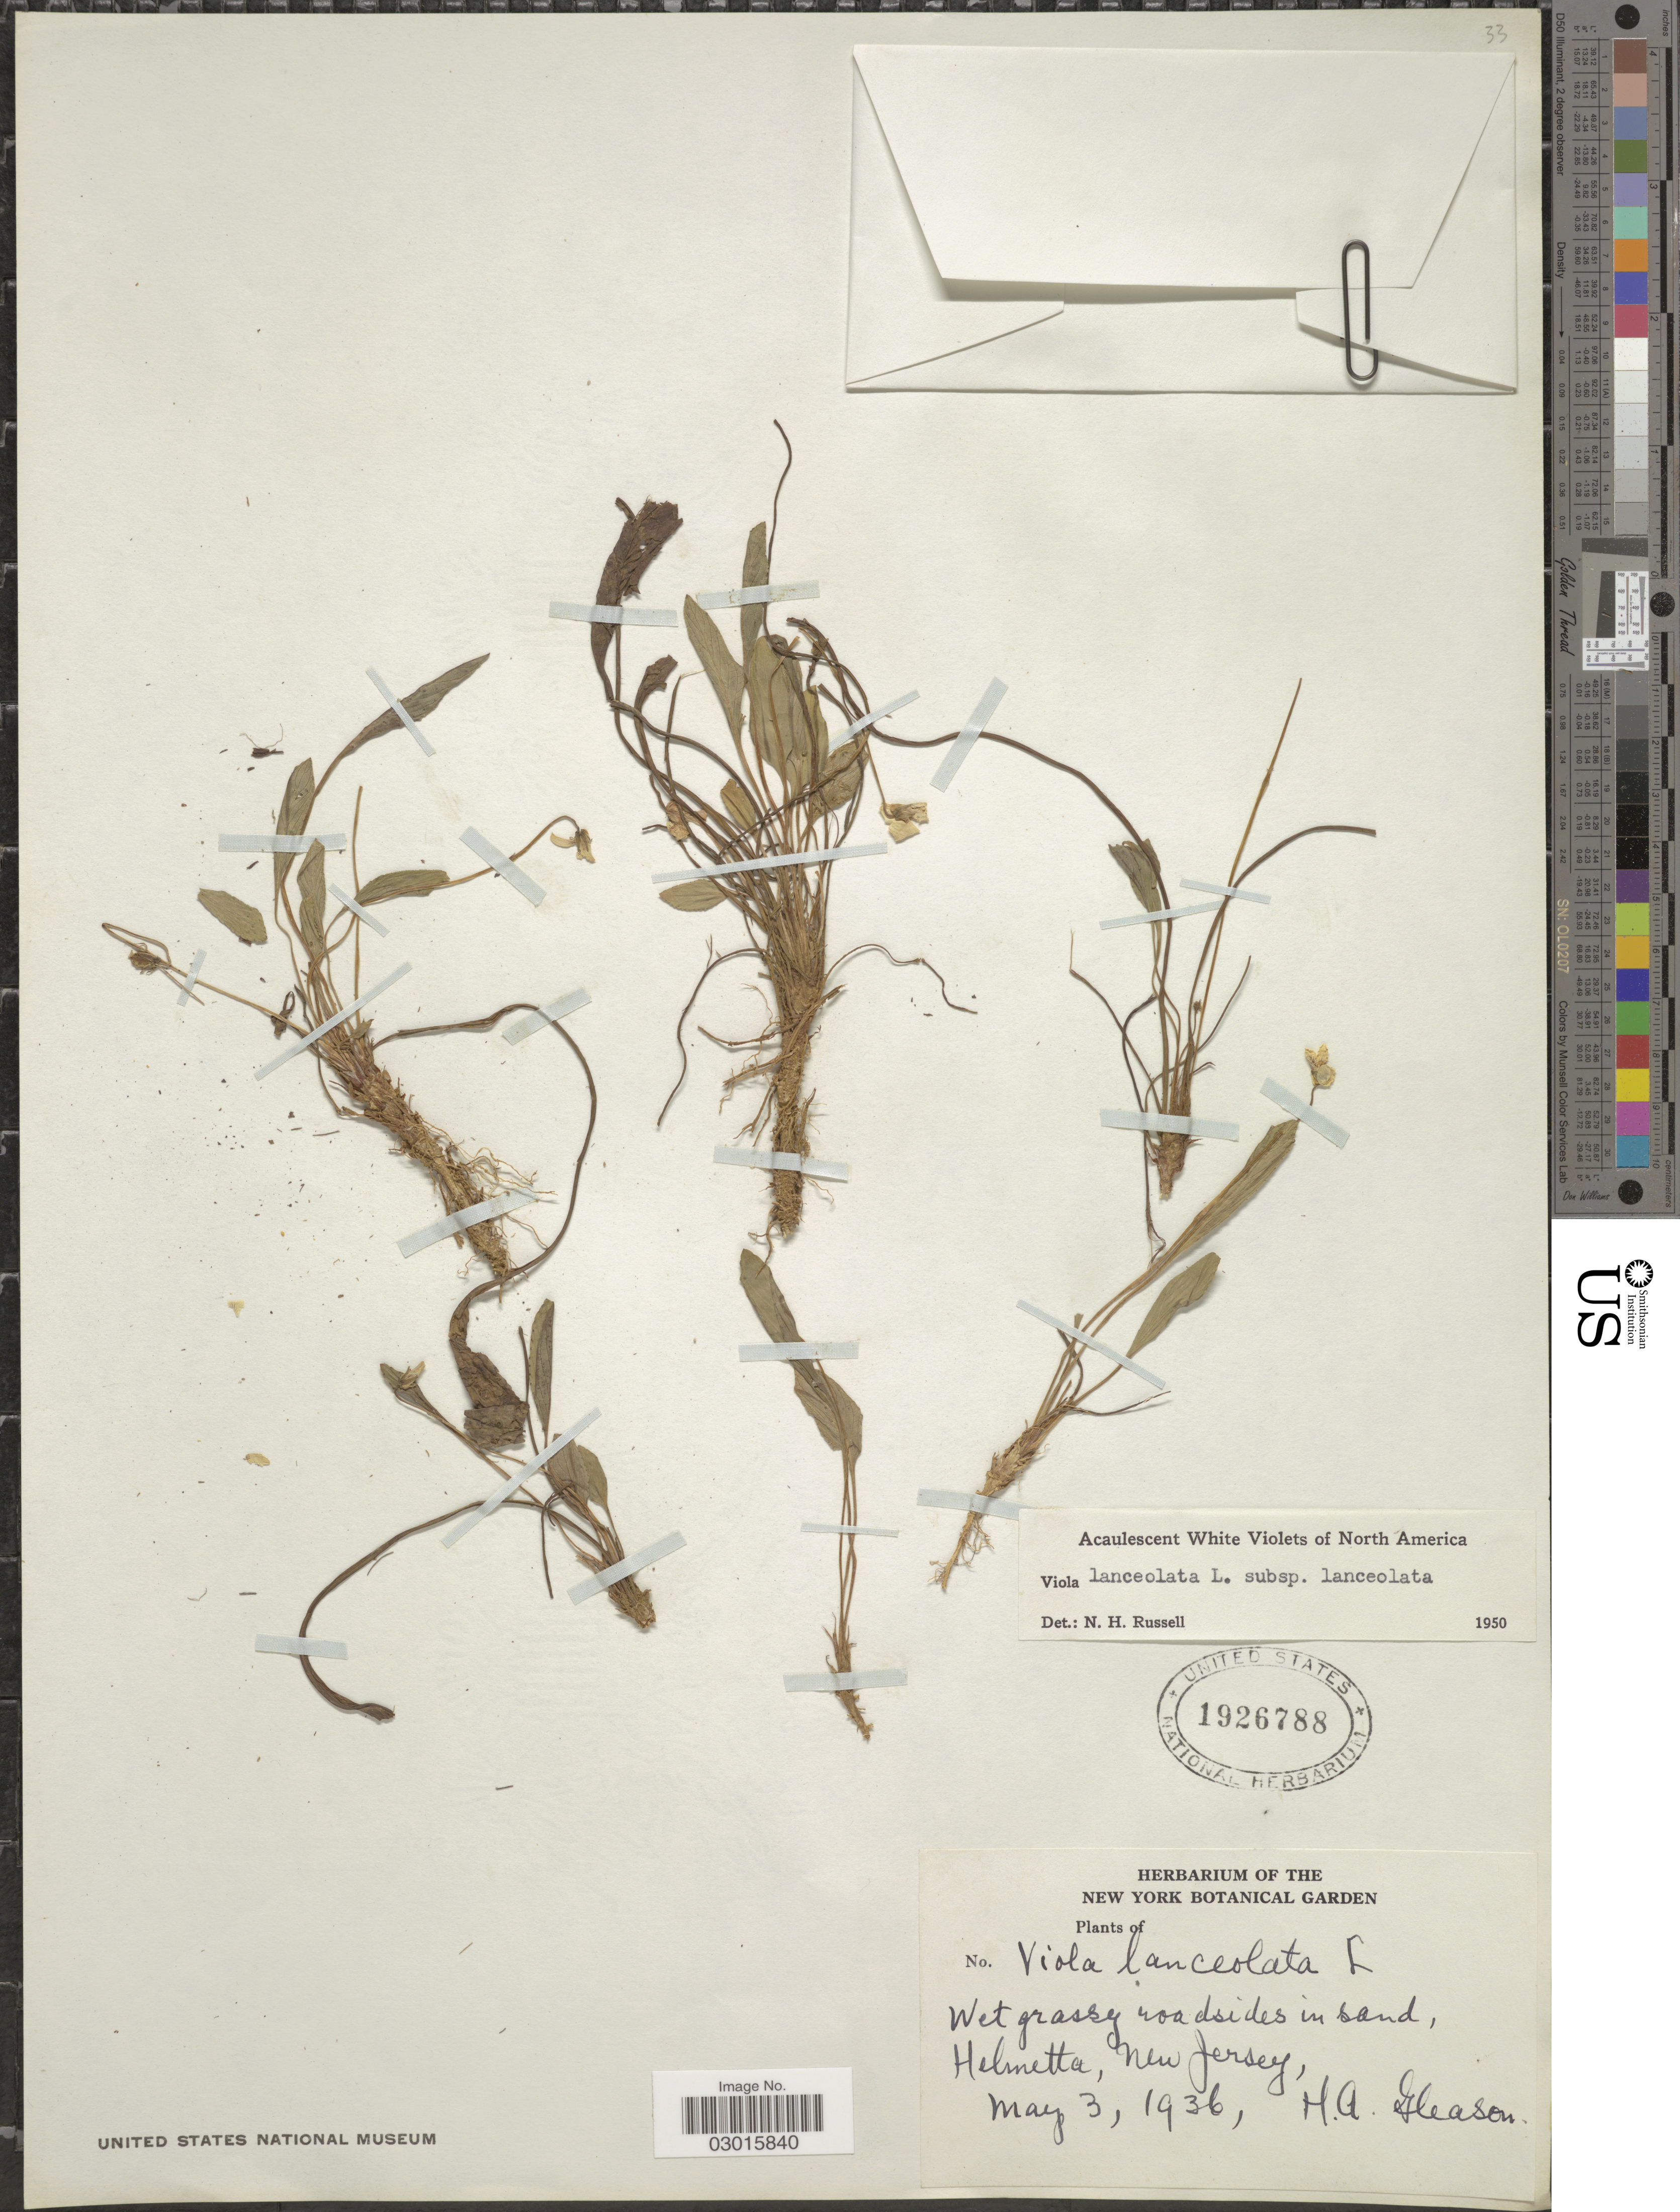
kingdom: Plantae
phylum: Tracheophyta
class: Magnoliopsida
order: Malpighiales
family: Violaceae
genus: Viola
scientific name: Viola lanceolata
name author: L.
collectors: H. A. Gleason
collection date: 1936-05-03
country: United States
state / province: New Jersey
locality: Helmetta.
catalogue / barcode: US 1926788